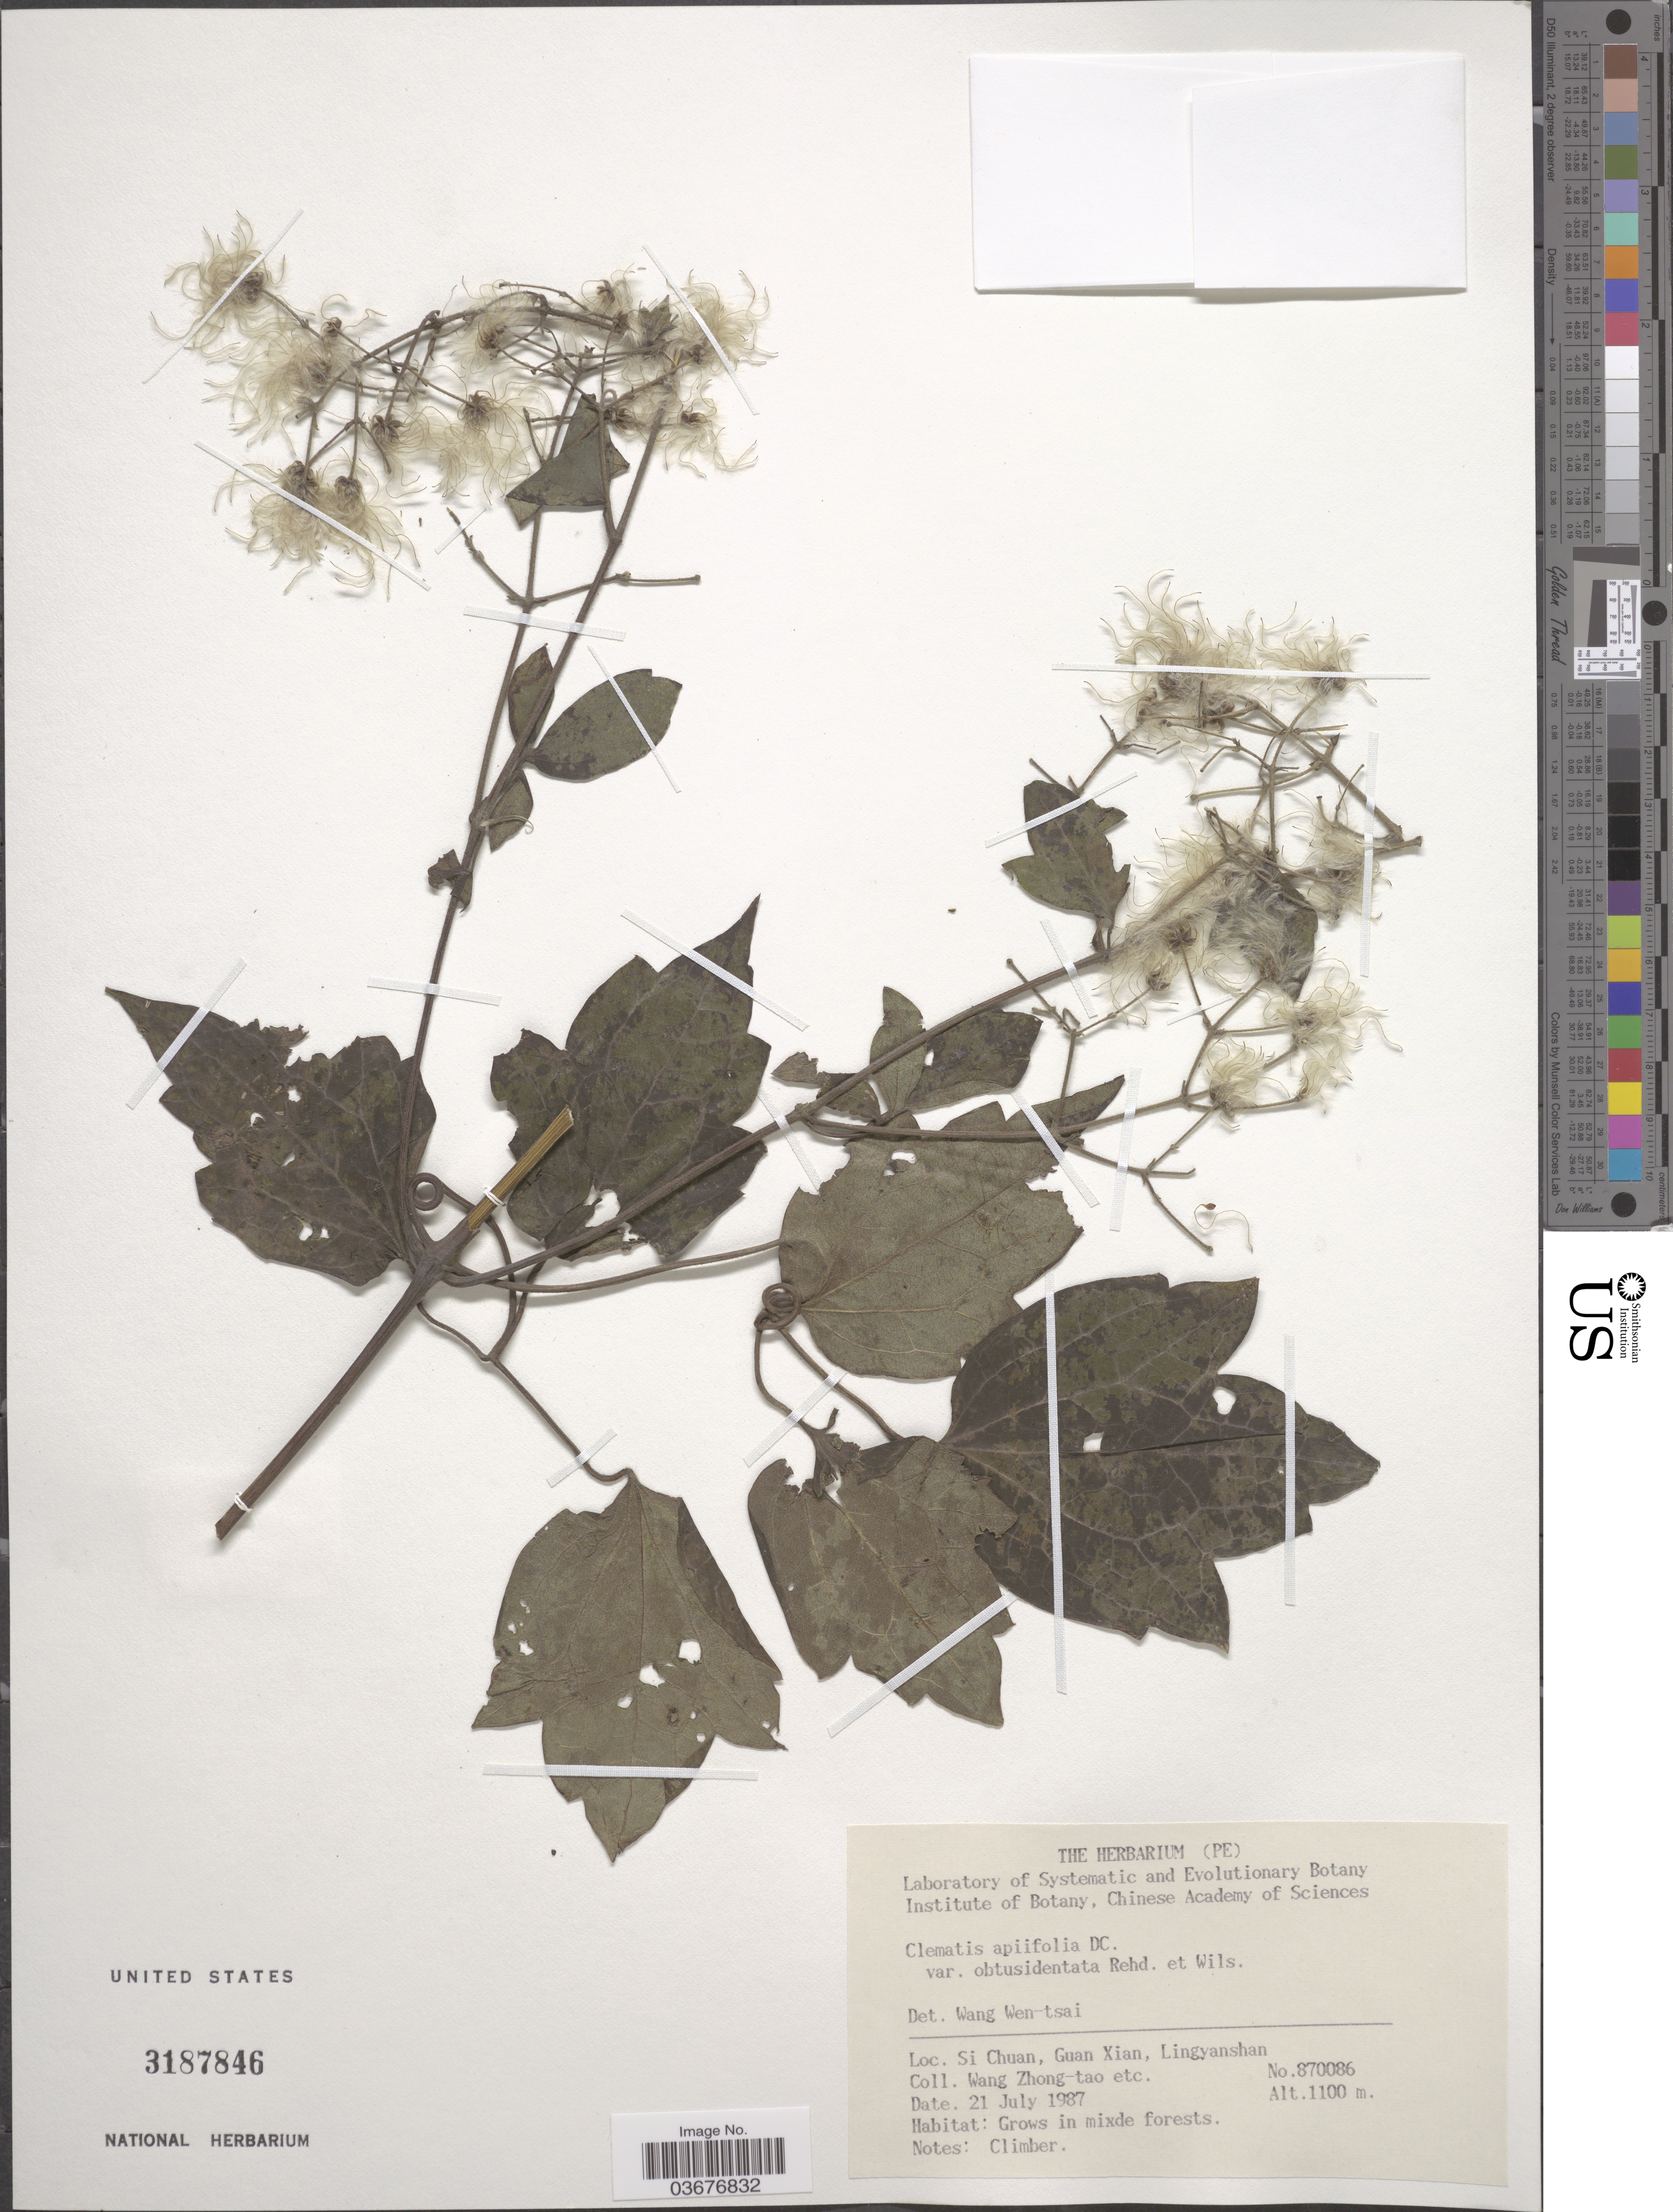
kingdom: Plantae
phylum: Tracheophyta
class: Magnoliopsida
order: Ranunculales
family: Ranunculaceae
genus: Clematis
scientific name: Clematis apiifolia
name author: DC.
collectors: W. Zhong-Tao & et al.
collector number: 870086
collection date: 1987-07-21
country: China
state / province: Sichuan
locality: Si Chuan, Guan Xian, Lingyanshan.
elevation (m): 1100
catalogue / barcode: US 3187846